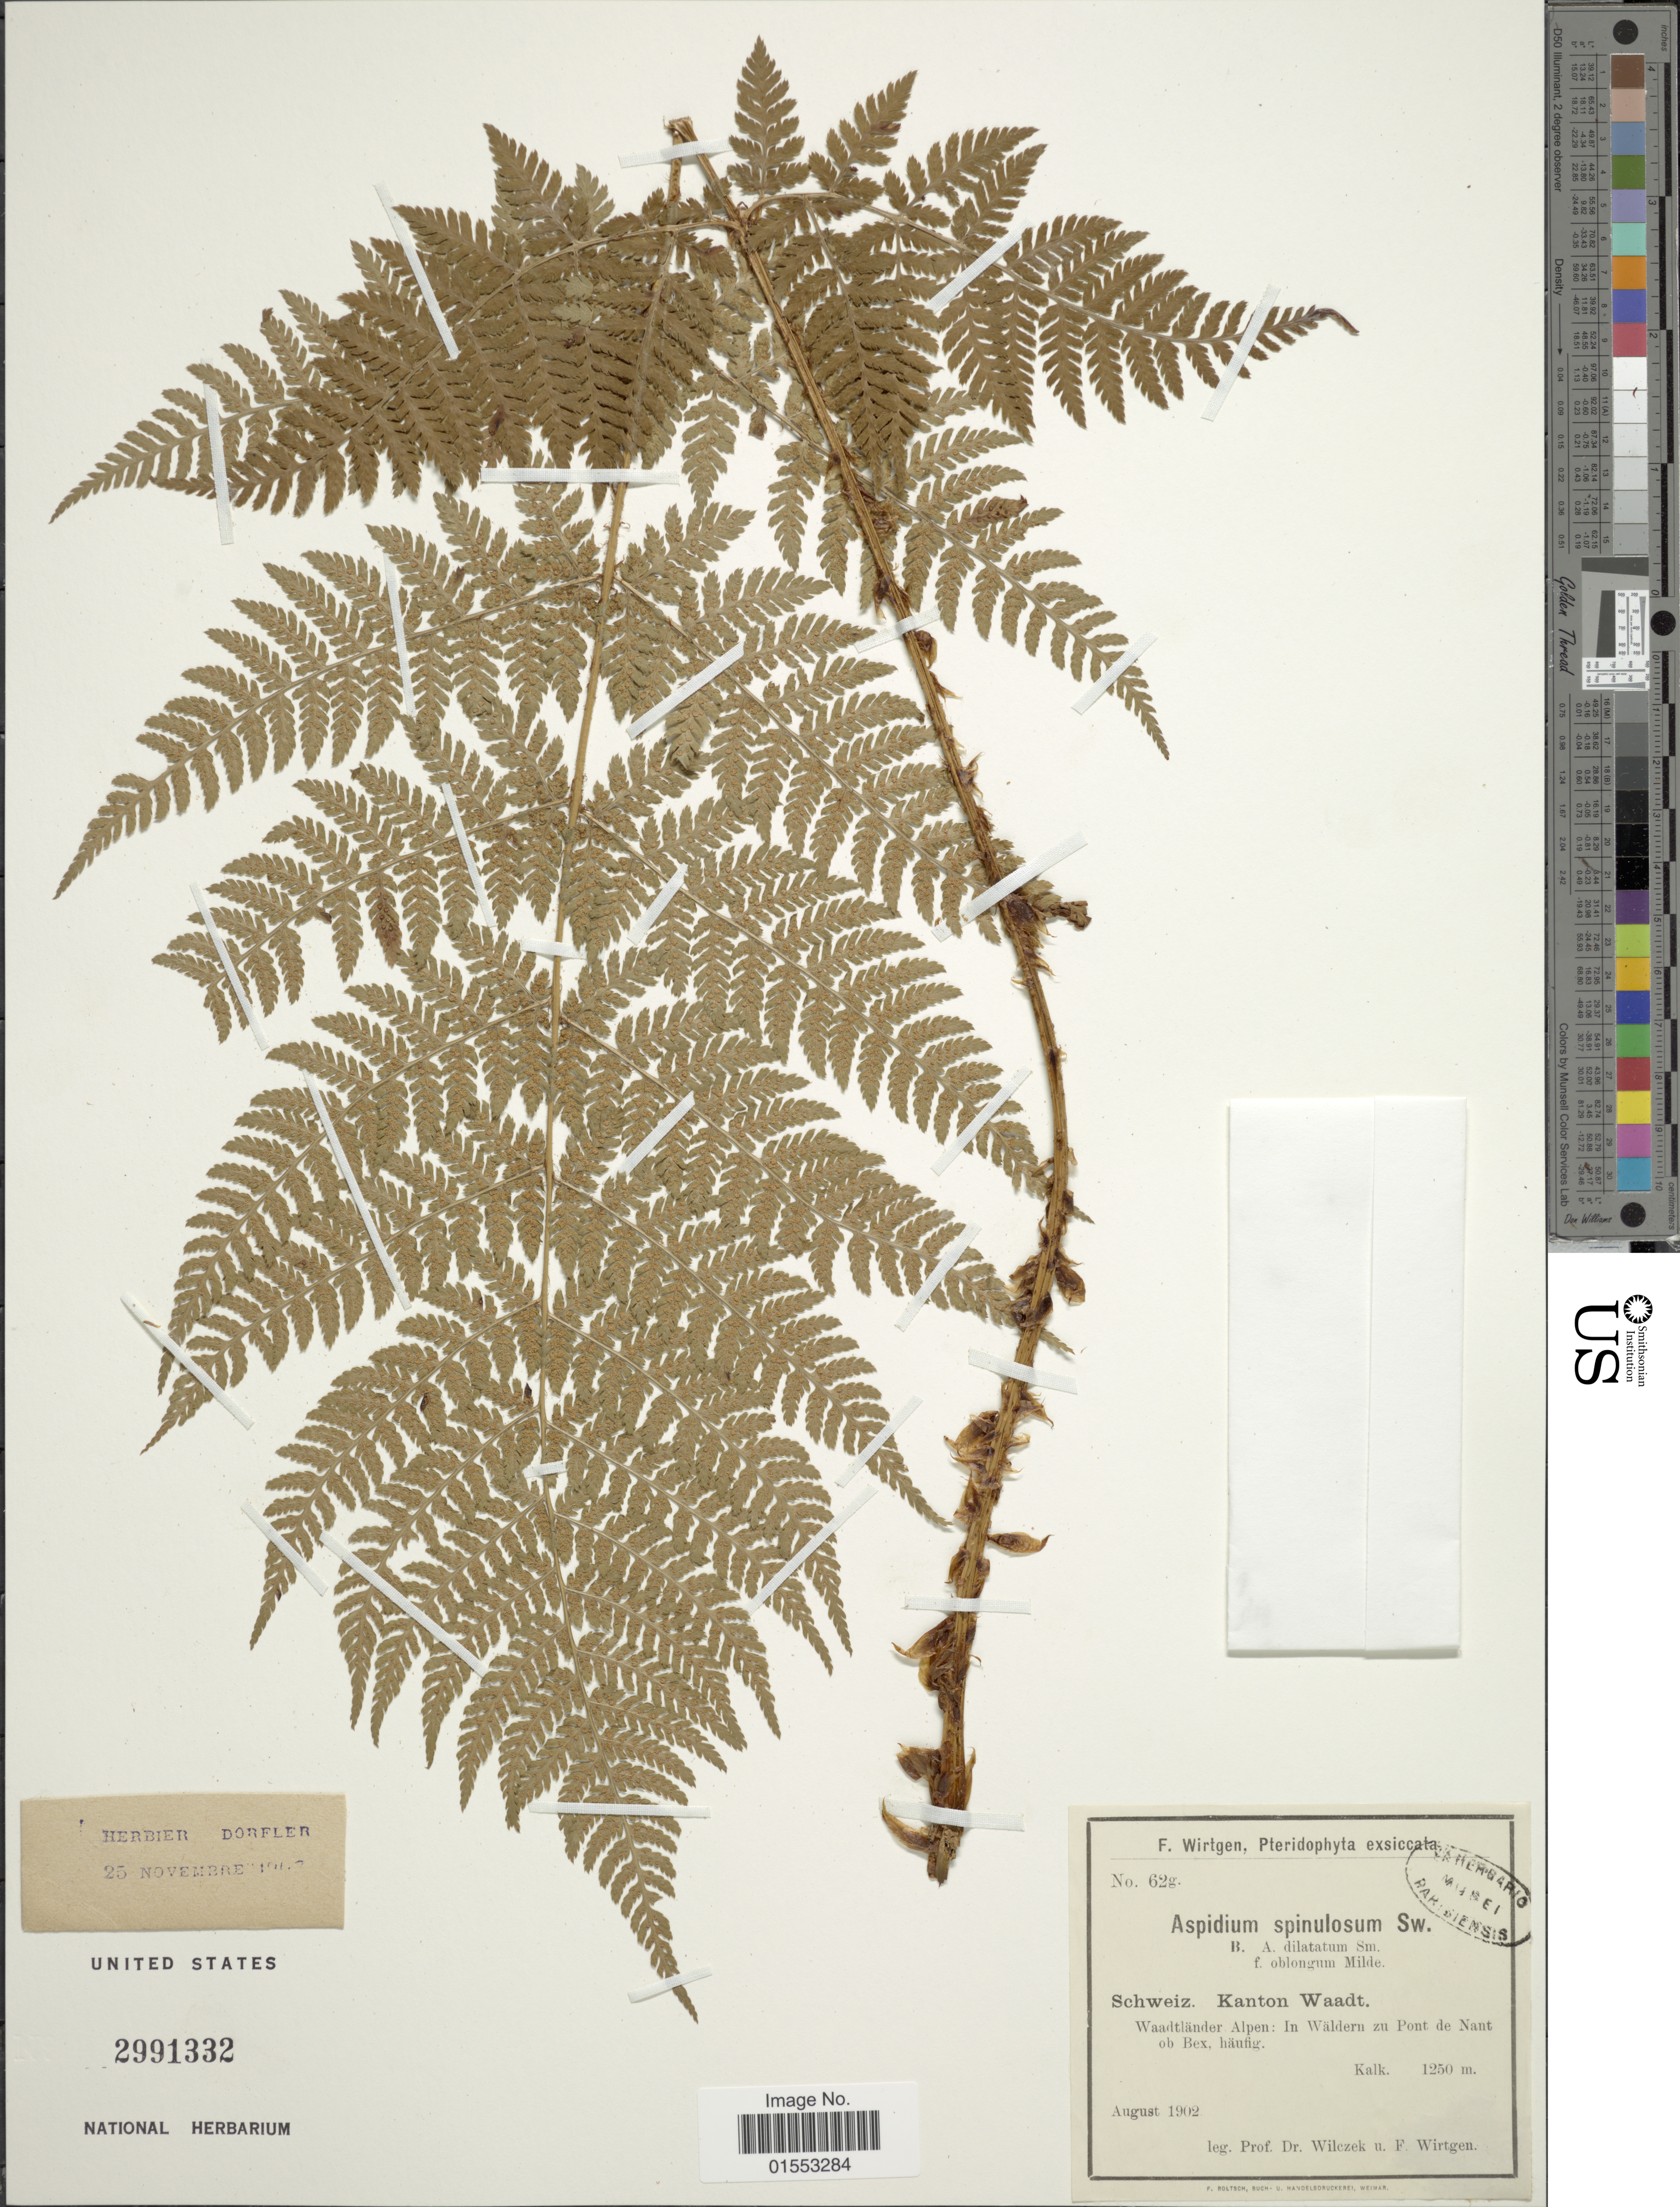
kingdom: Plantae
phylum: Tracheophyta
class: Polypodiopsida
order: Polypodiales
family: Dryopteridaceae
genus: Dryopteris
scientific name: Dryopteris dilatata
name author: (Hoffm.) A. Gray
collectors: -. Wilezek & F. Wirtgen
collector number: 62g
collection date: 1902-08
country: Switzerland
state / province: Vaud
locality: Schweiz. Kanton Waadt. Waadtlánder Alpen: In Wáldern zu Pont de Nant ob Bex.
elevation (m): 1250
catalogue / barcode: US 2991332